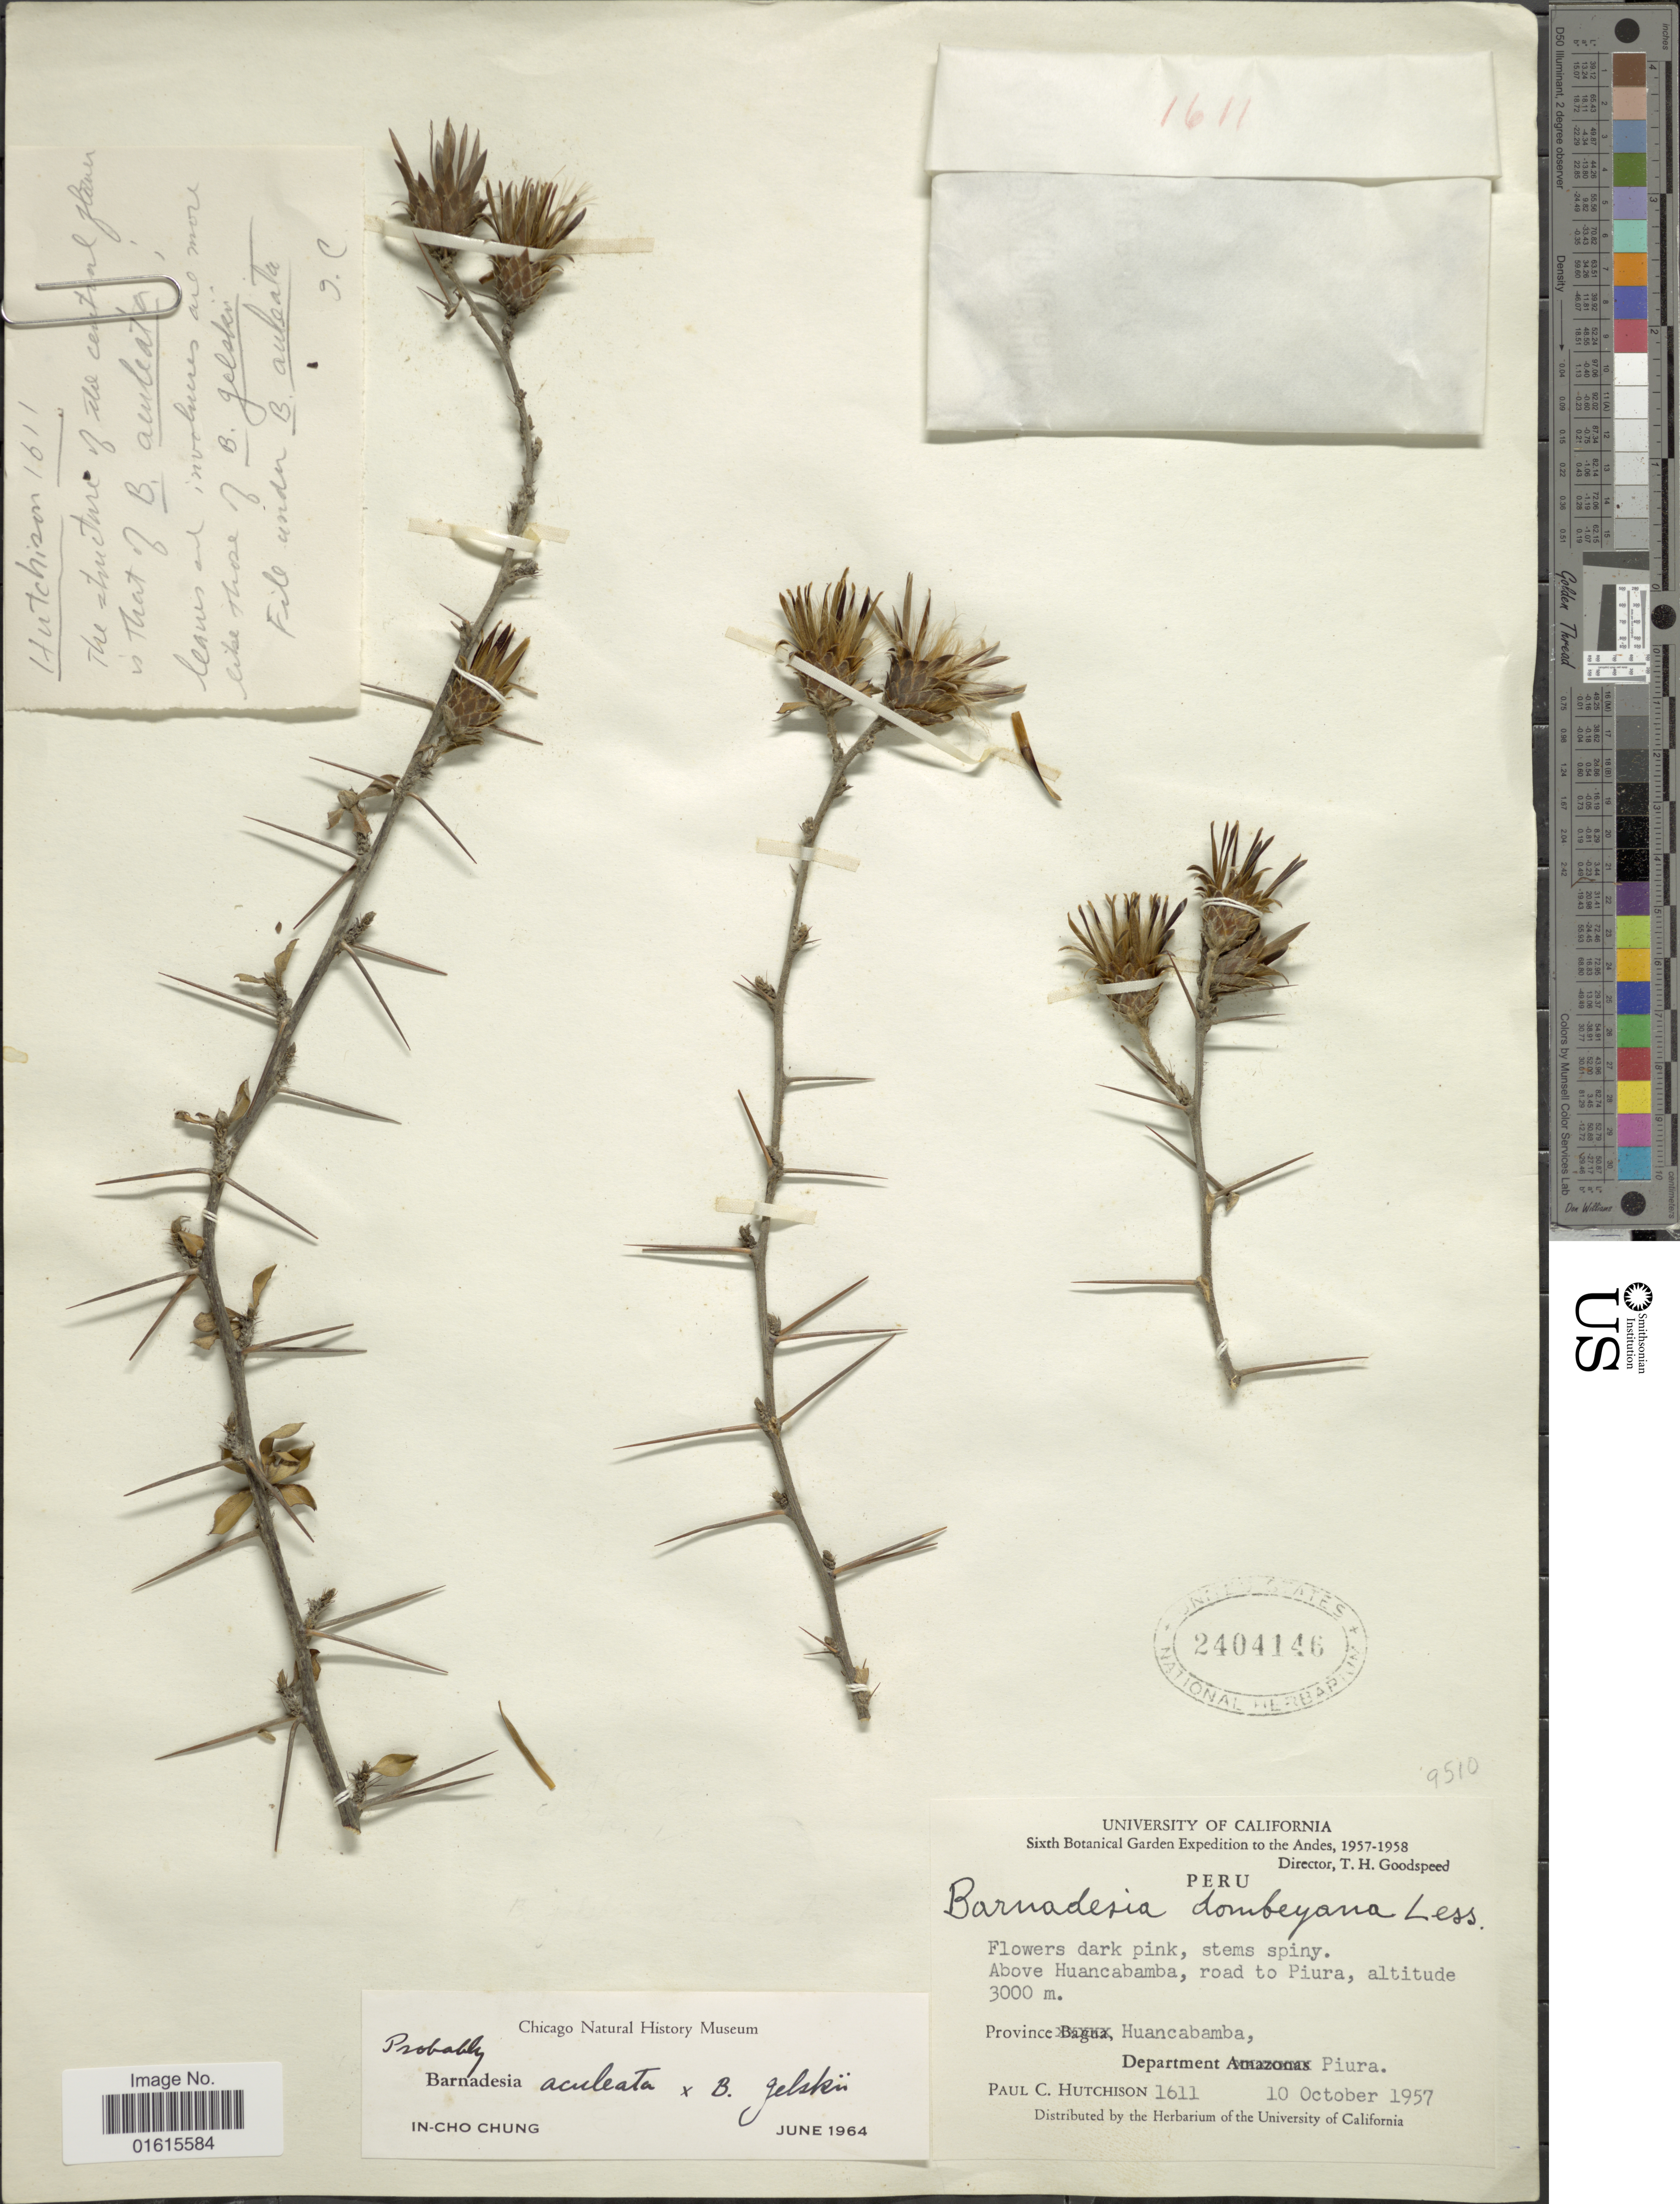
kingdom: Plantae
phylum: Tracheophyta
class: Magnoliopsida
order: Asterales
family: Asteraceae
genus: Barnadesia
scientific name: Barnadesia aculeata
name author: (Benth.) I.C. Chung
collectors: P. C. Hutchison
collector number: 1611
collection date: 1957-10-10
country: Peru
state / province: Piura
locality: Above Huancabamba, road to Piura, province Huancabamba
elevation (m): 3000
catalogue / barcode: US 2404146